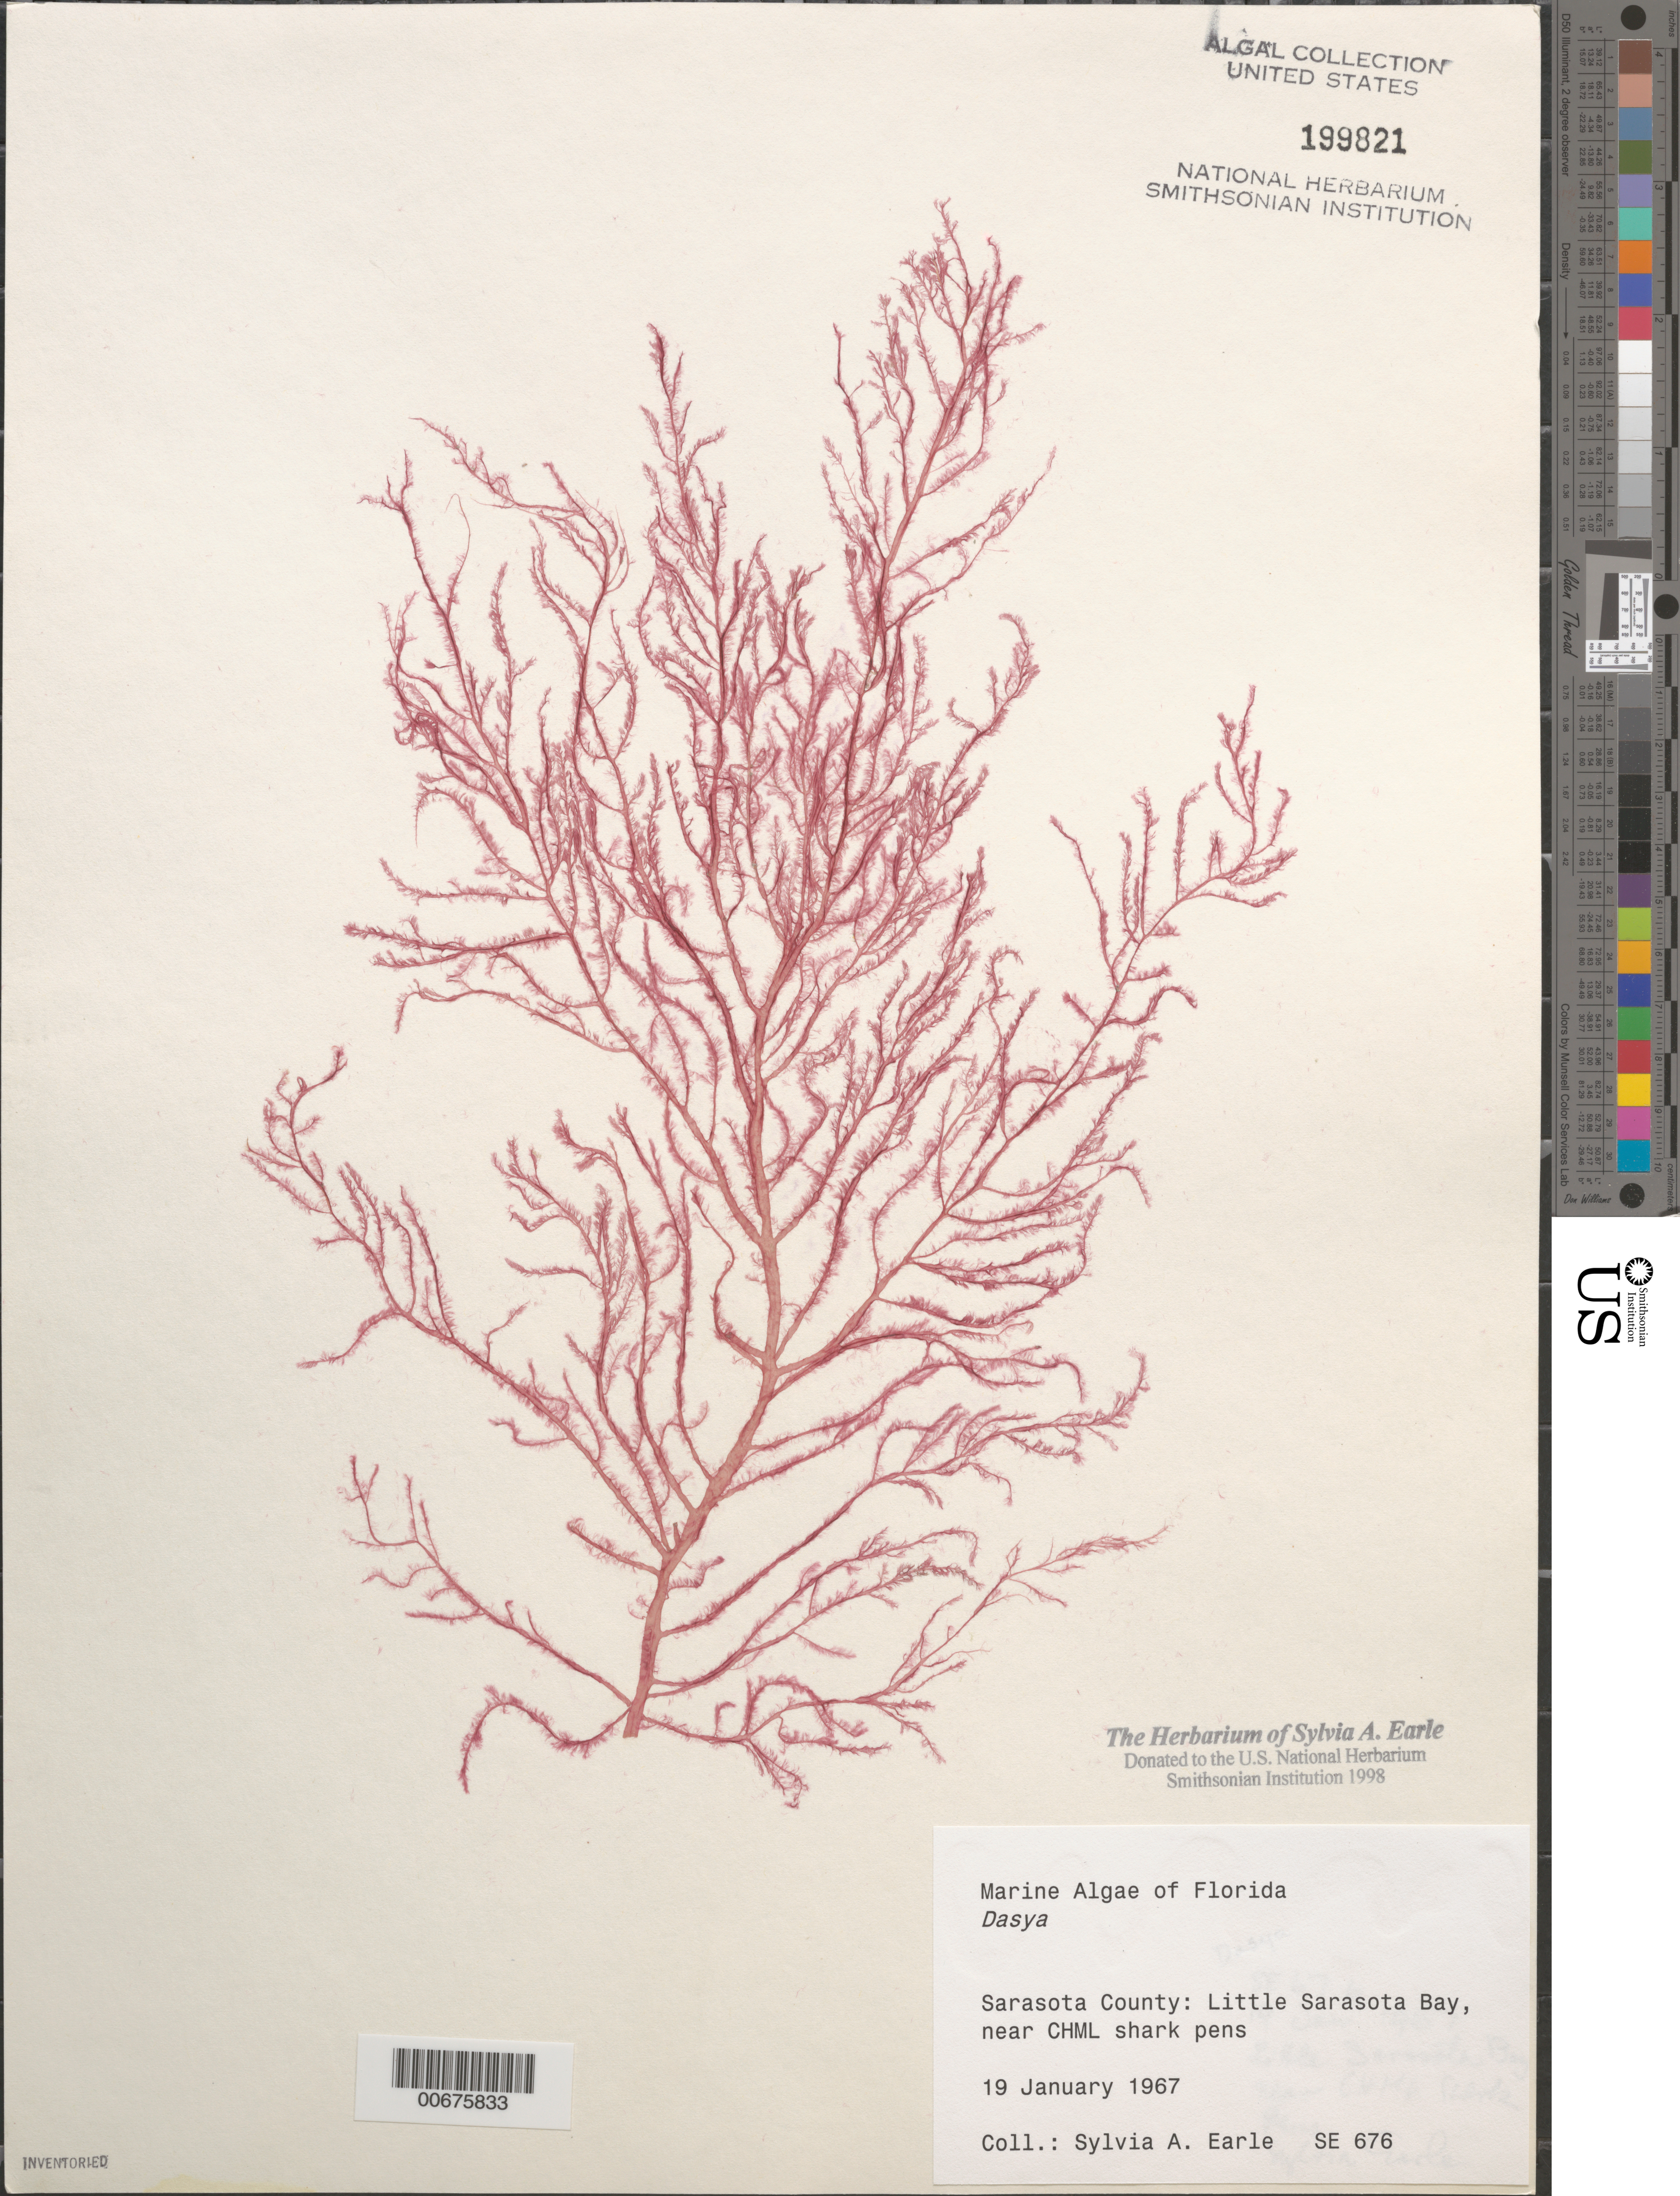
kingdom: Plantae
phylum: Rhodophyta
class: Florideophyceae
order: Ceramiales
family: Dasyaceae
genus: Dasya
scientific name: Dasya sp.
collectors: S. A. Earle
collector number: Se 676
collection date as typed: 19 Jan 1967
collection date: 1967-01-19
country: United States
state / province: Florida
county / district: Sarasota County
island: Siesta Key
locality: Little Sarasota Bay, near Cape Haze Marine Laboratory [CHML] shark pens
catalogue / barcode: US 199821